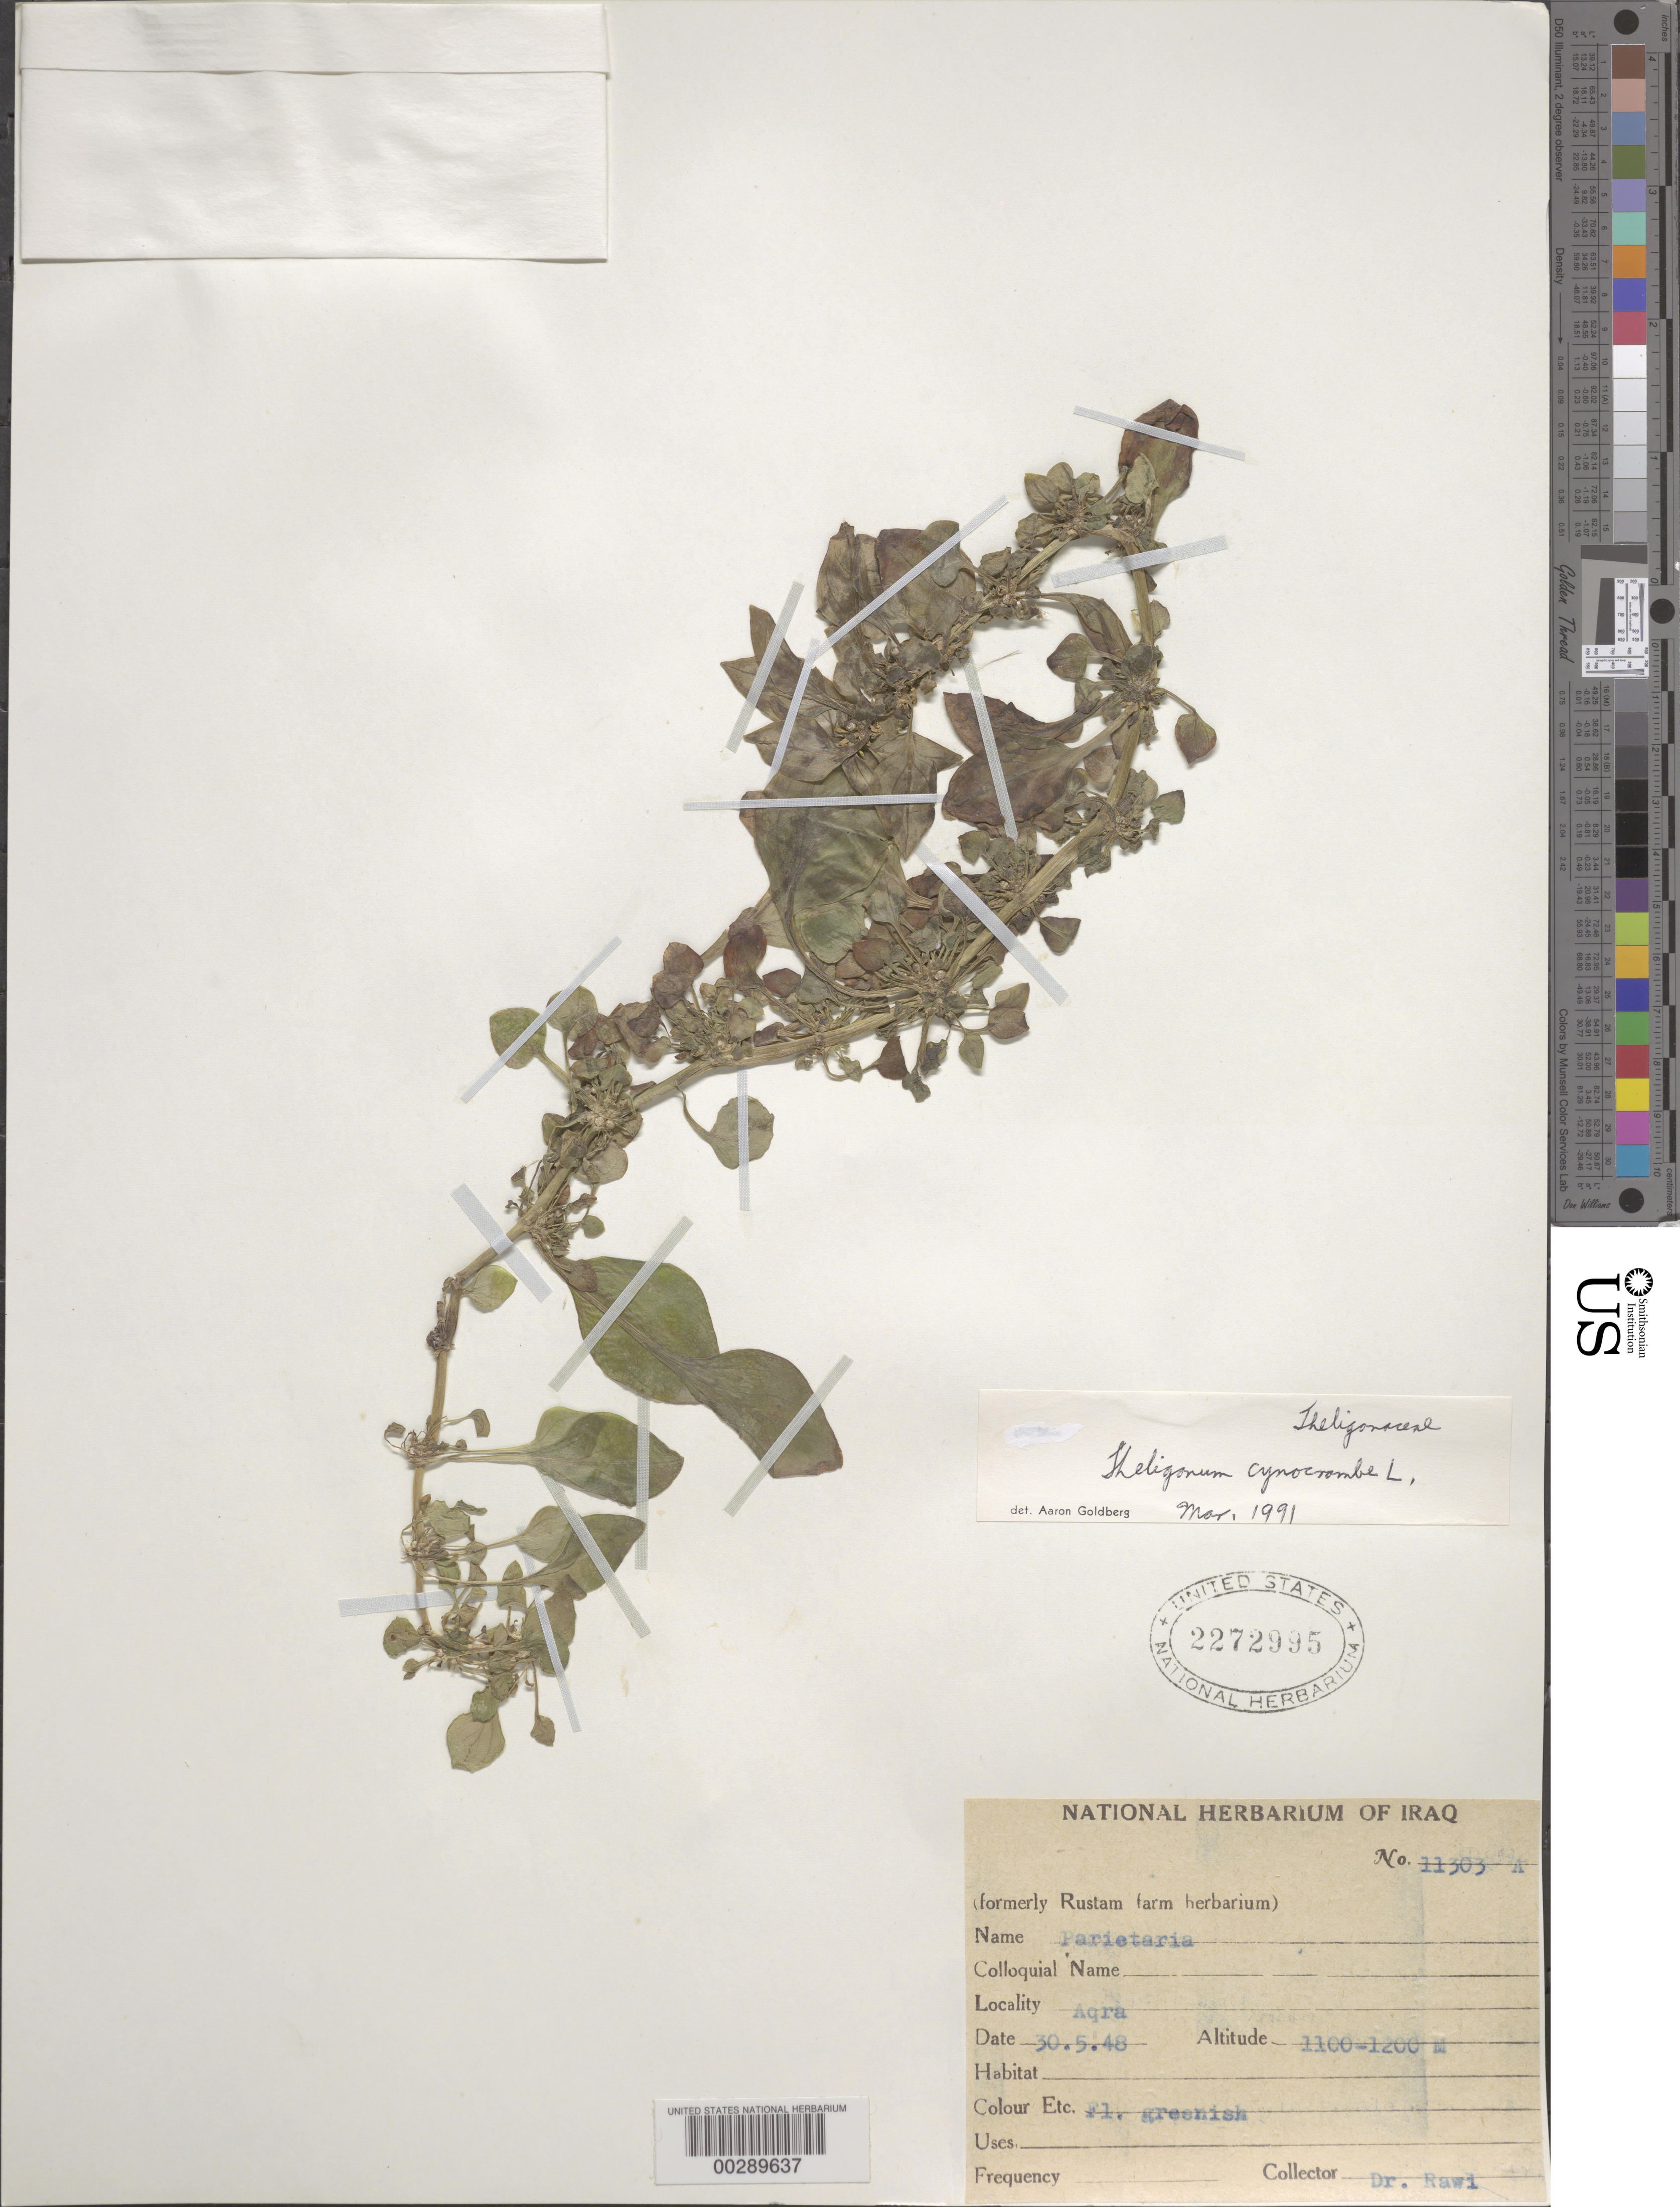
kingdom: Plantae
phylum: Tracheophyta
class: Magnoliopsida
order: Gentianales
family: Rubiaceae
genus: Theligonum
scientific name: Theligonum cynocrambe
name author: L.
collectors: A. Rawi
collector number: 11303 A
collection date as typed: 30 May 1948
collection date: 1948-05-30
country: Iraq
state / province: Ninawa (?)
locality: Aqra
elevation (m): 1100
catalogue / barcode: US 2272995